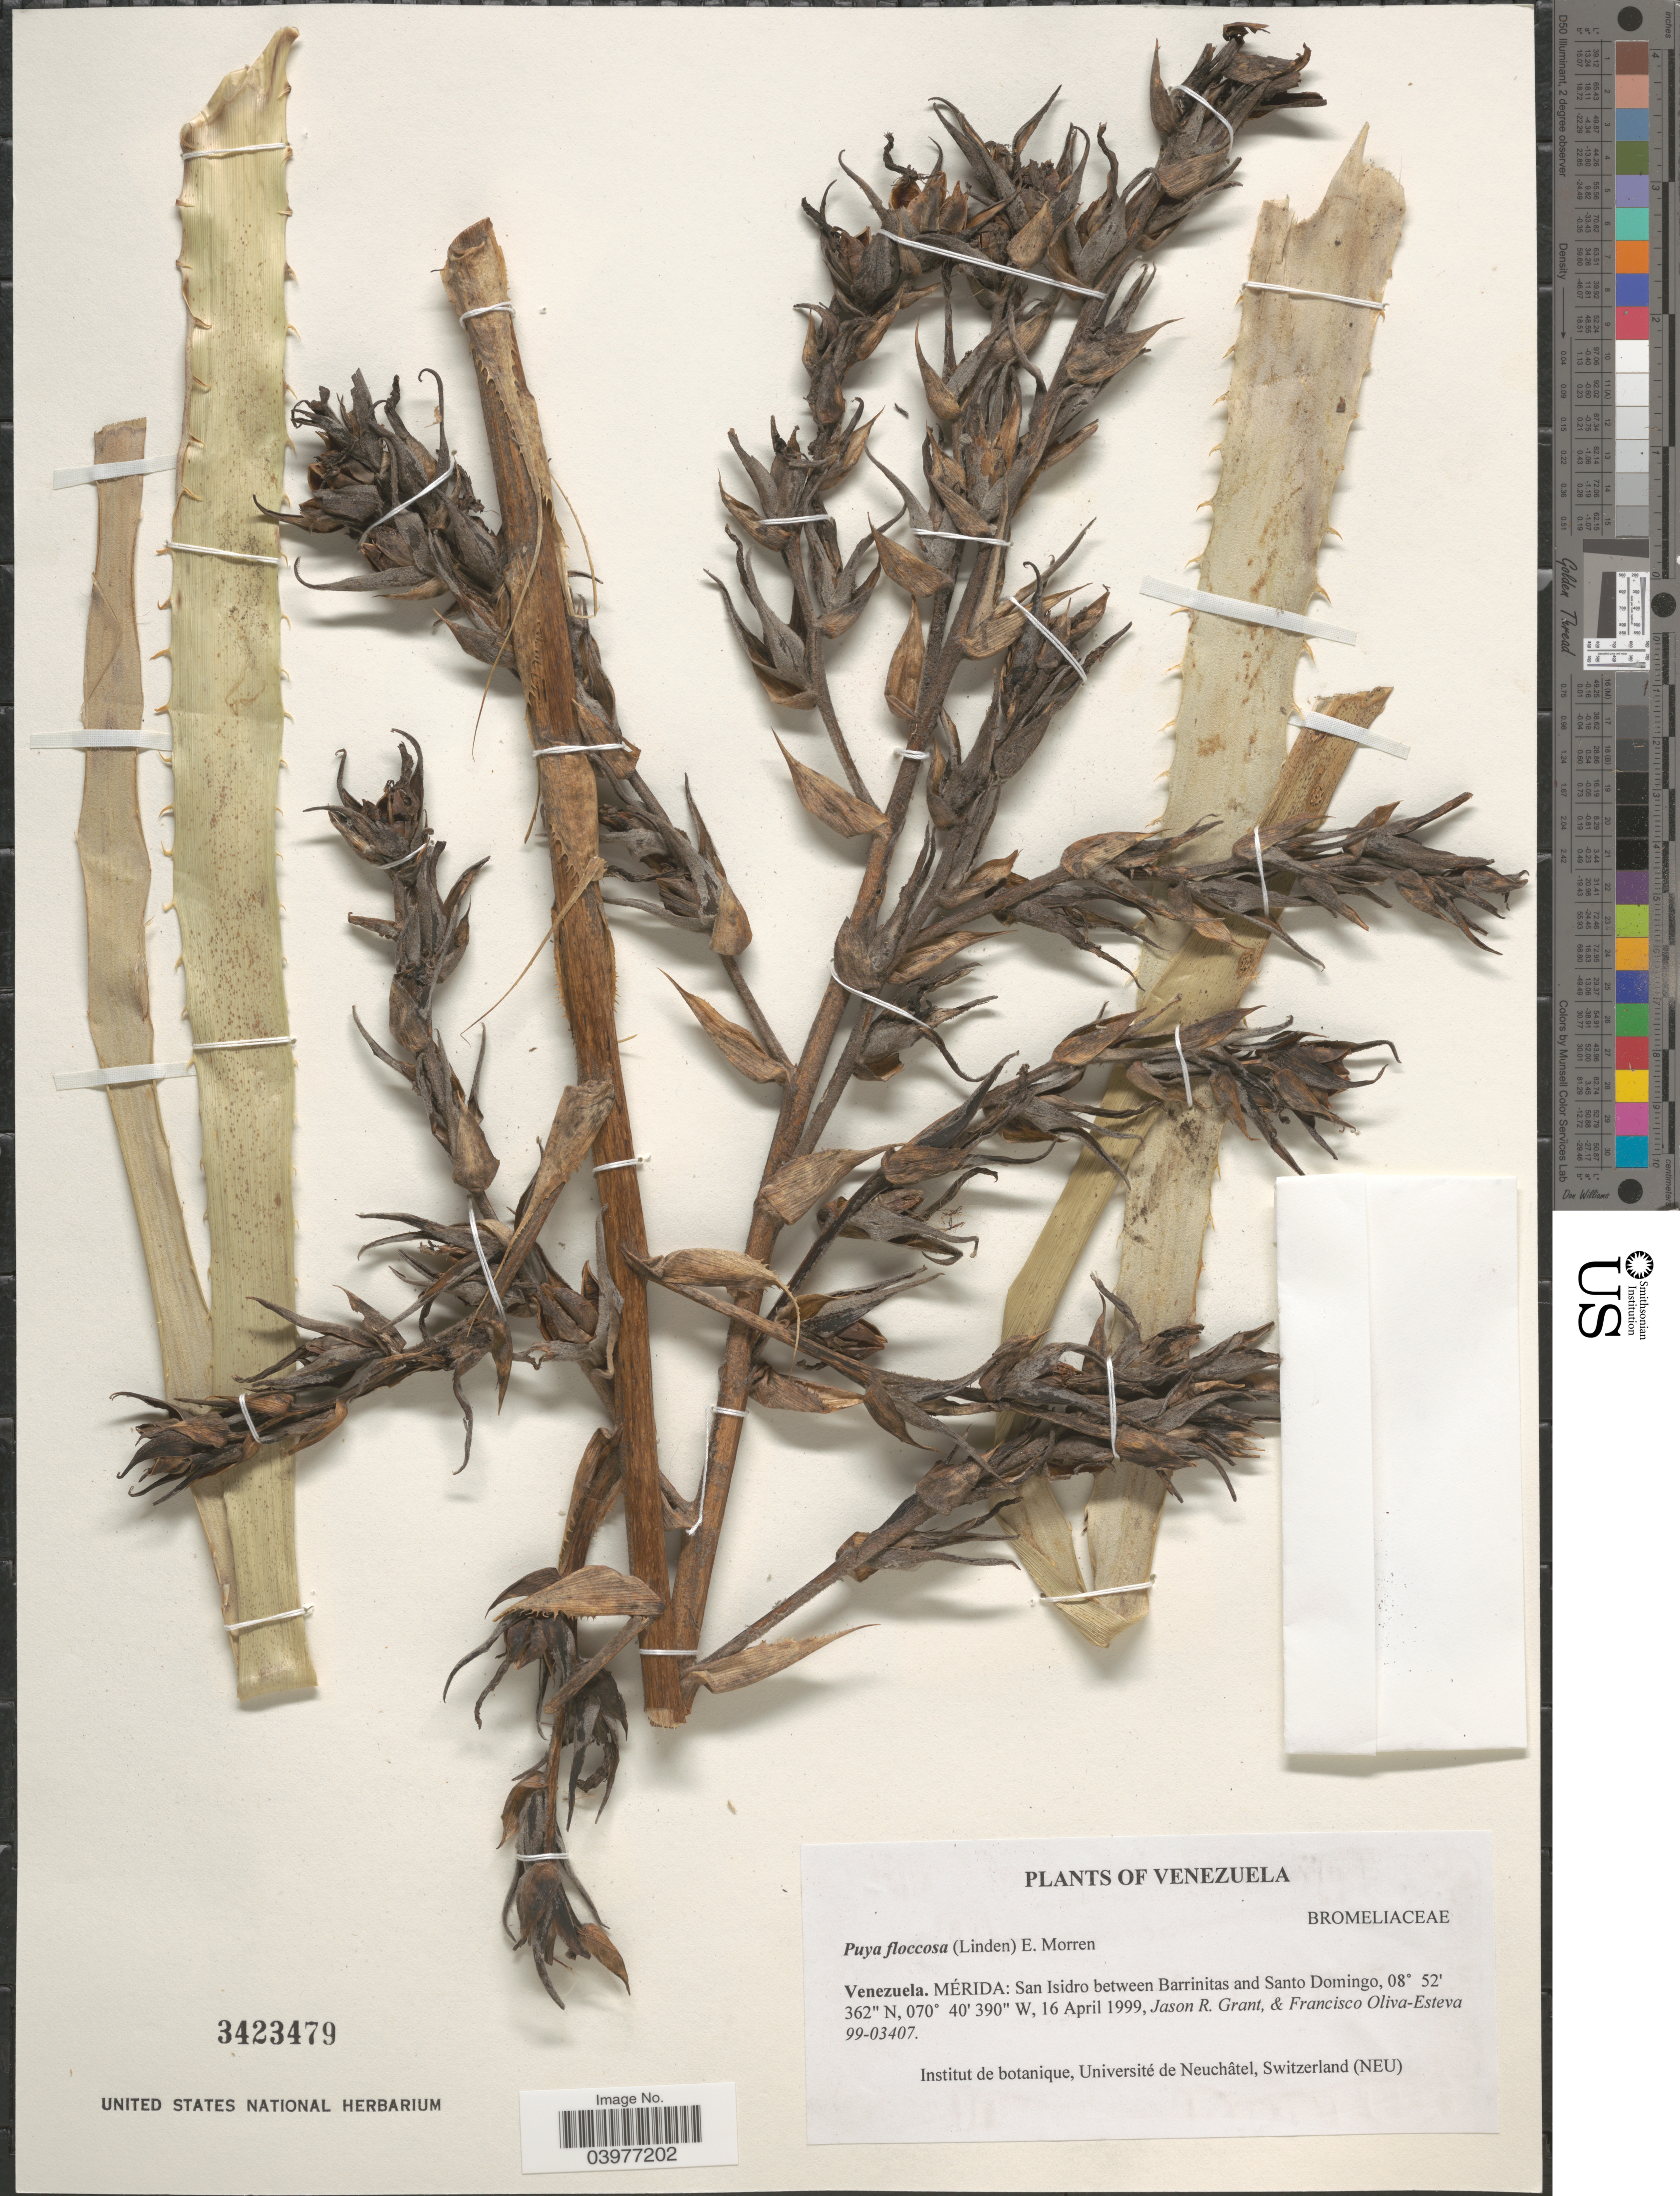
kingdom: Plantae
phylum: Tracheophyta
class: Liliopsida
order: Poales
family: Bromeliaceae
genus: Puya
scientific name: Puya floccosa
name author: (Linden) É. Morren ex Mez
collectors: J. R. Grant & F. Oliva-Esteva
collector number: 99-03407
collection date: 1999-04-16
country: Venezuela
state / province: Merida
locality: San Isidro between Barrinitas and Santo Domingo.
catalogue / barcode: US 3423479